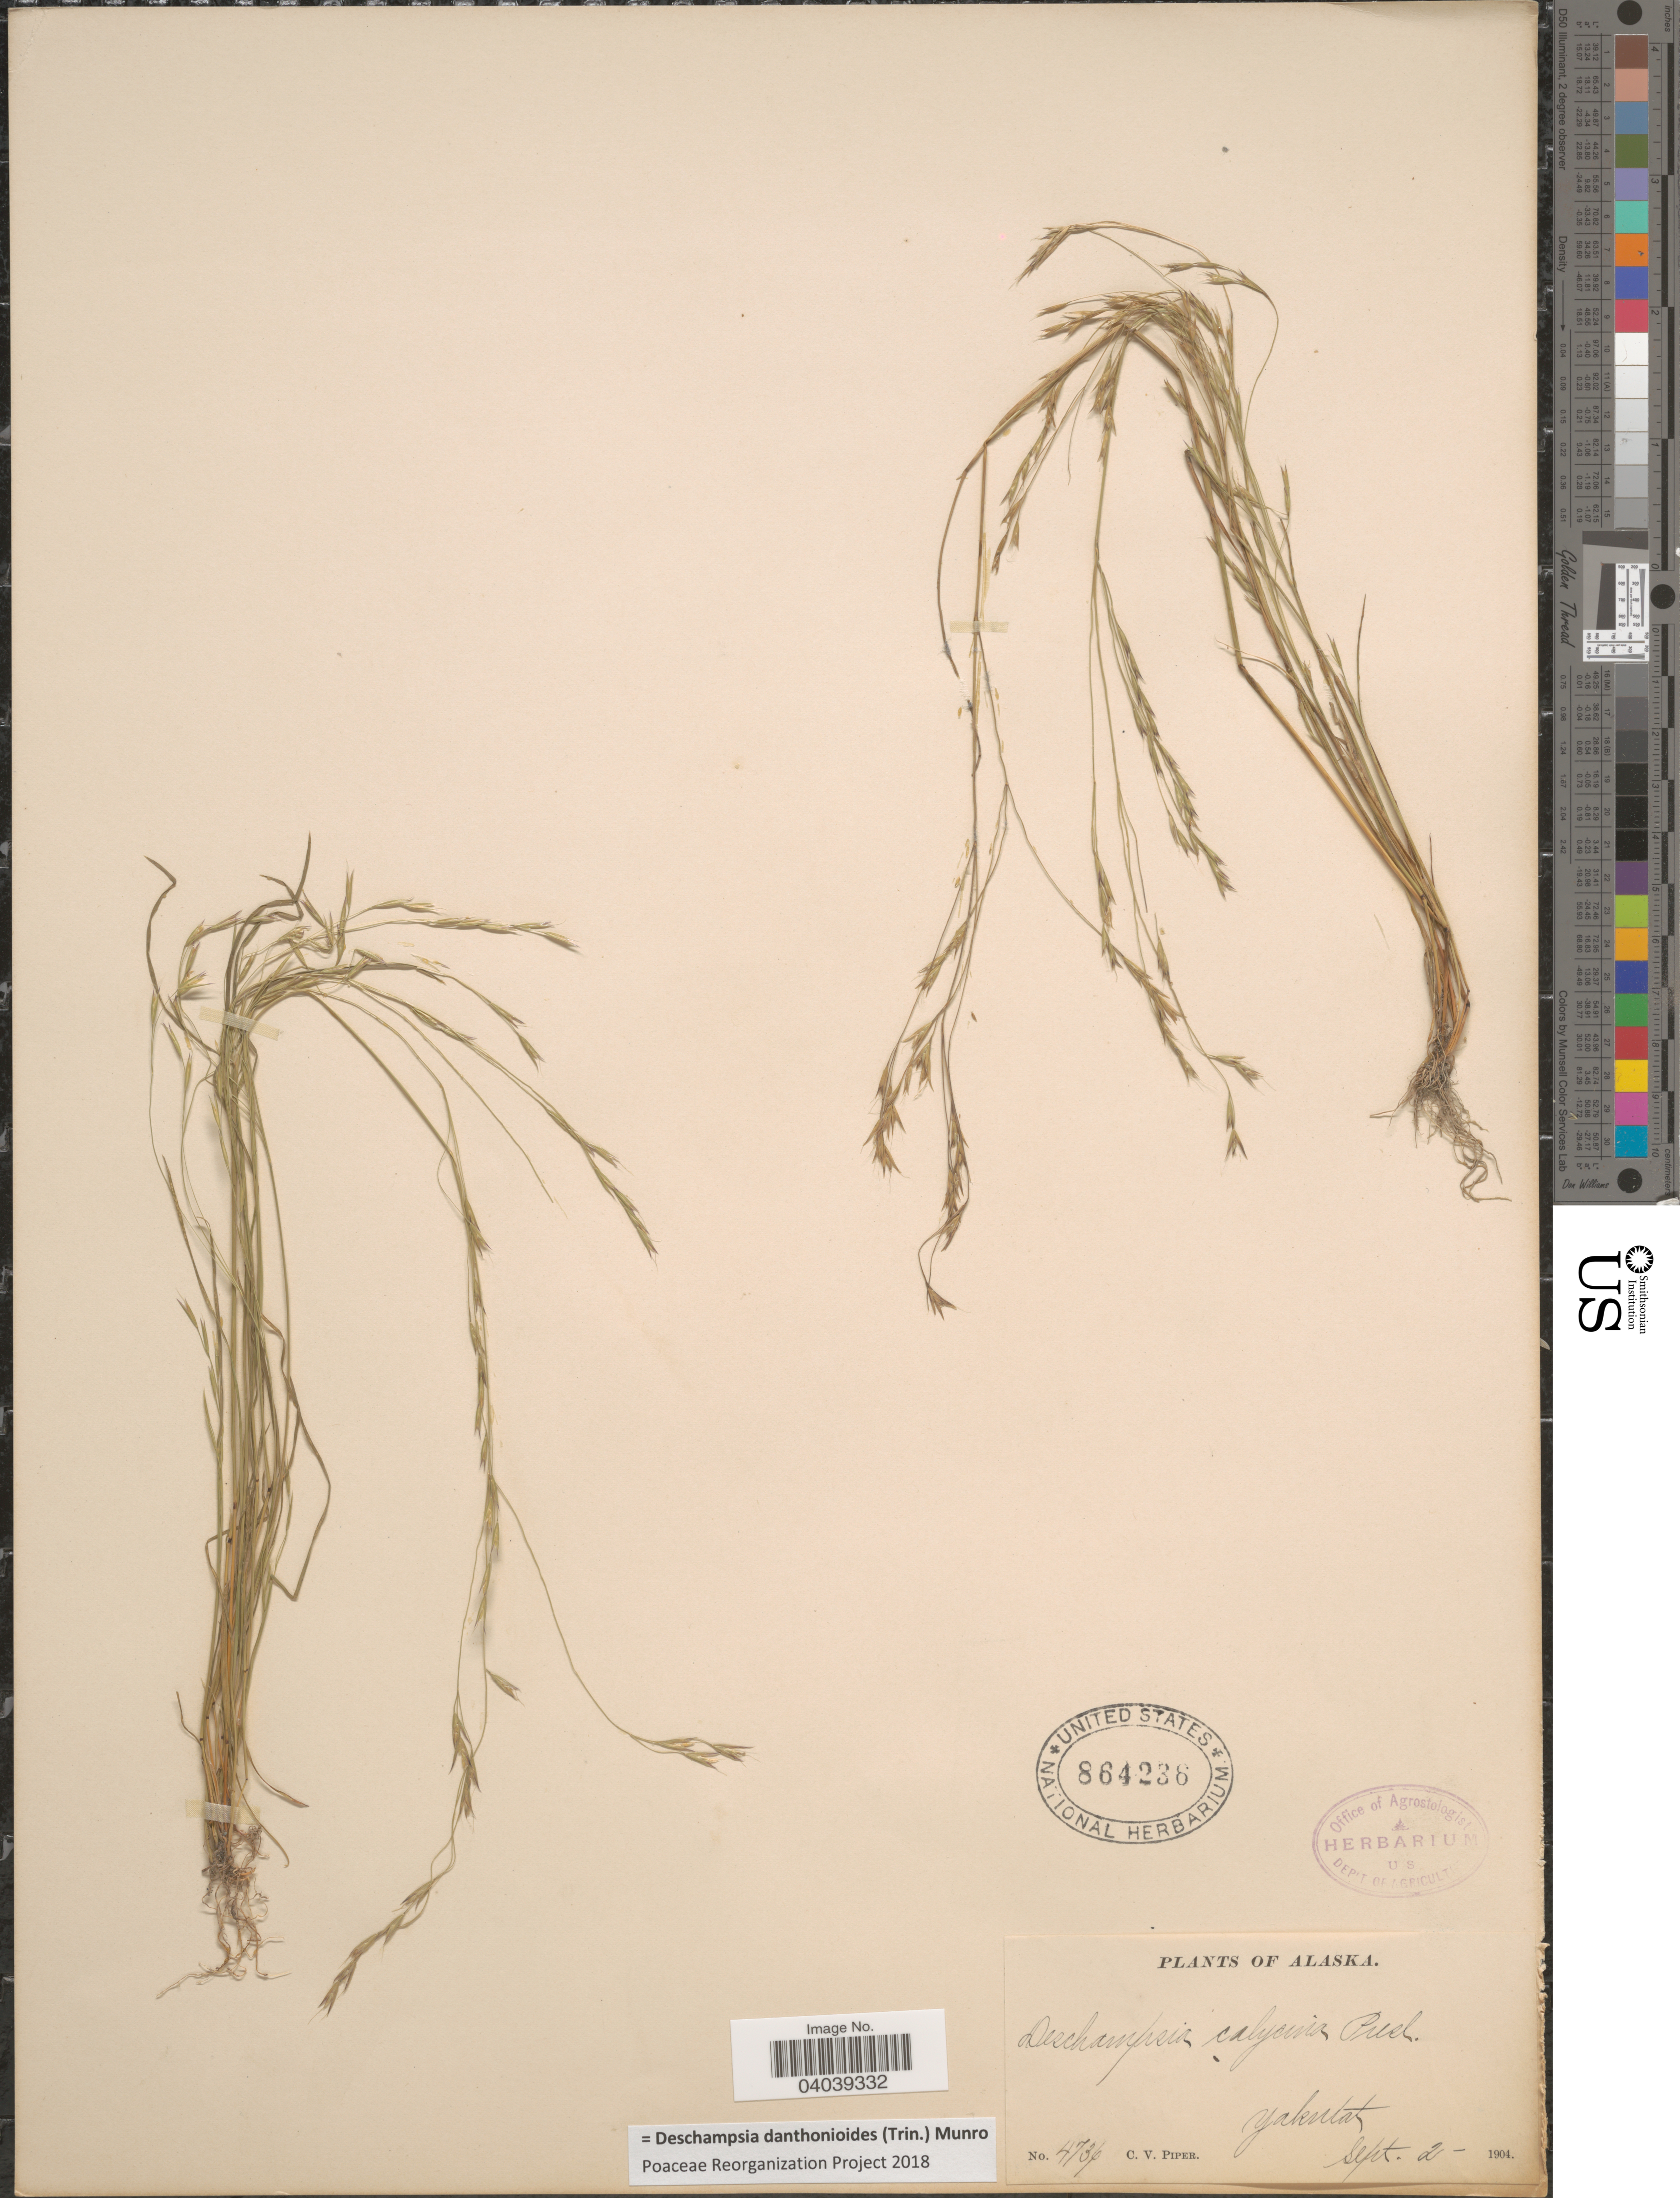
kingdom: Plantae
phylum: Tracheophyta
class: Liliopsida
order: Poales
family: Poaceae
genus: Deschampsia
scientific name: Deschampsia danthonioides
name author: (Trin.) Munro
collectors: C. V. Piper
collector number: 4736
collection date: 1904-09-02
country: United States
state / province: Alaska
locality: Yakutat.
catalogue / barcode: US 864236